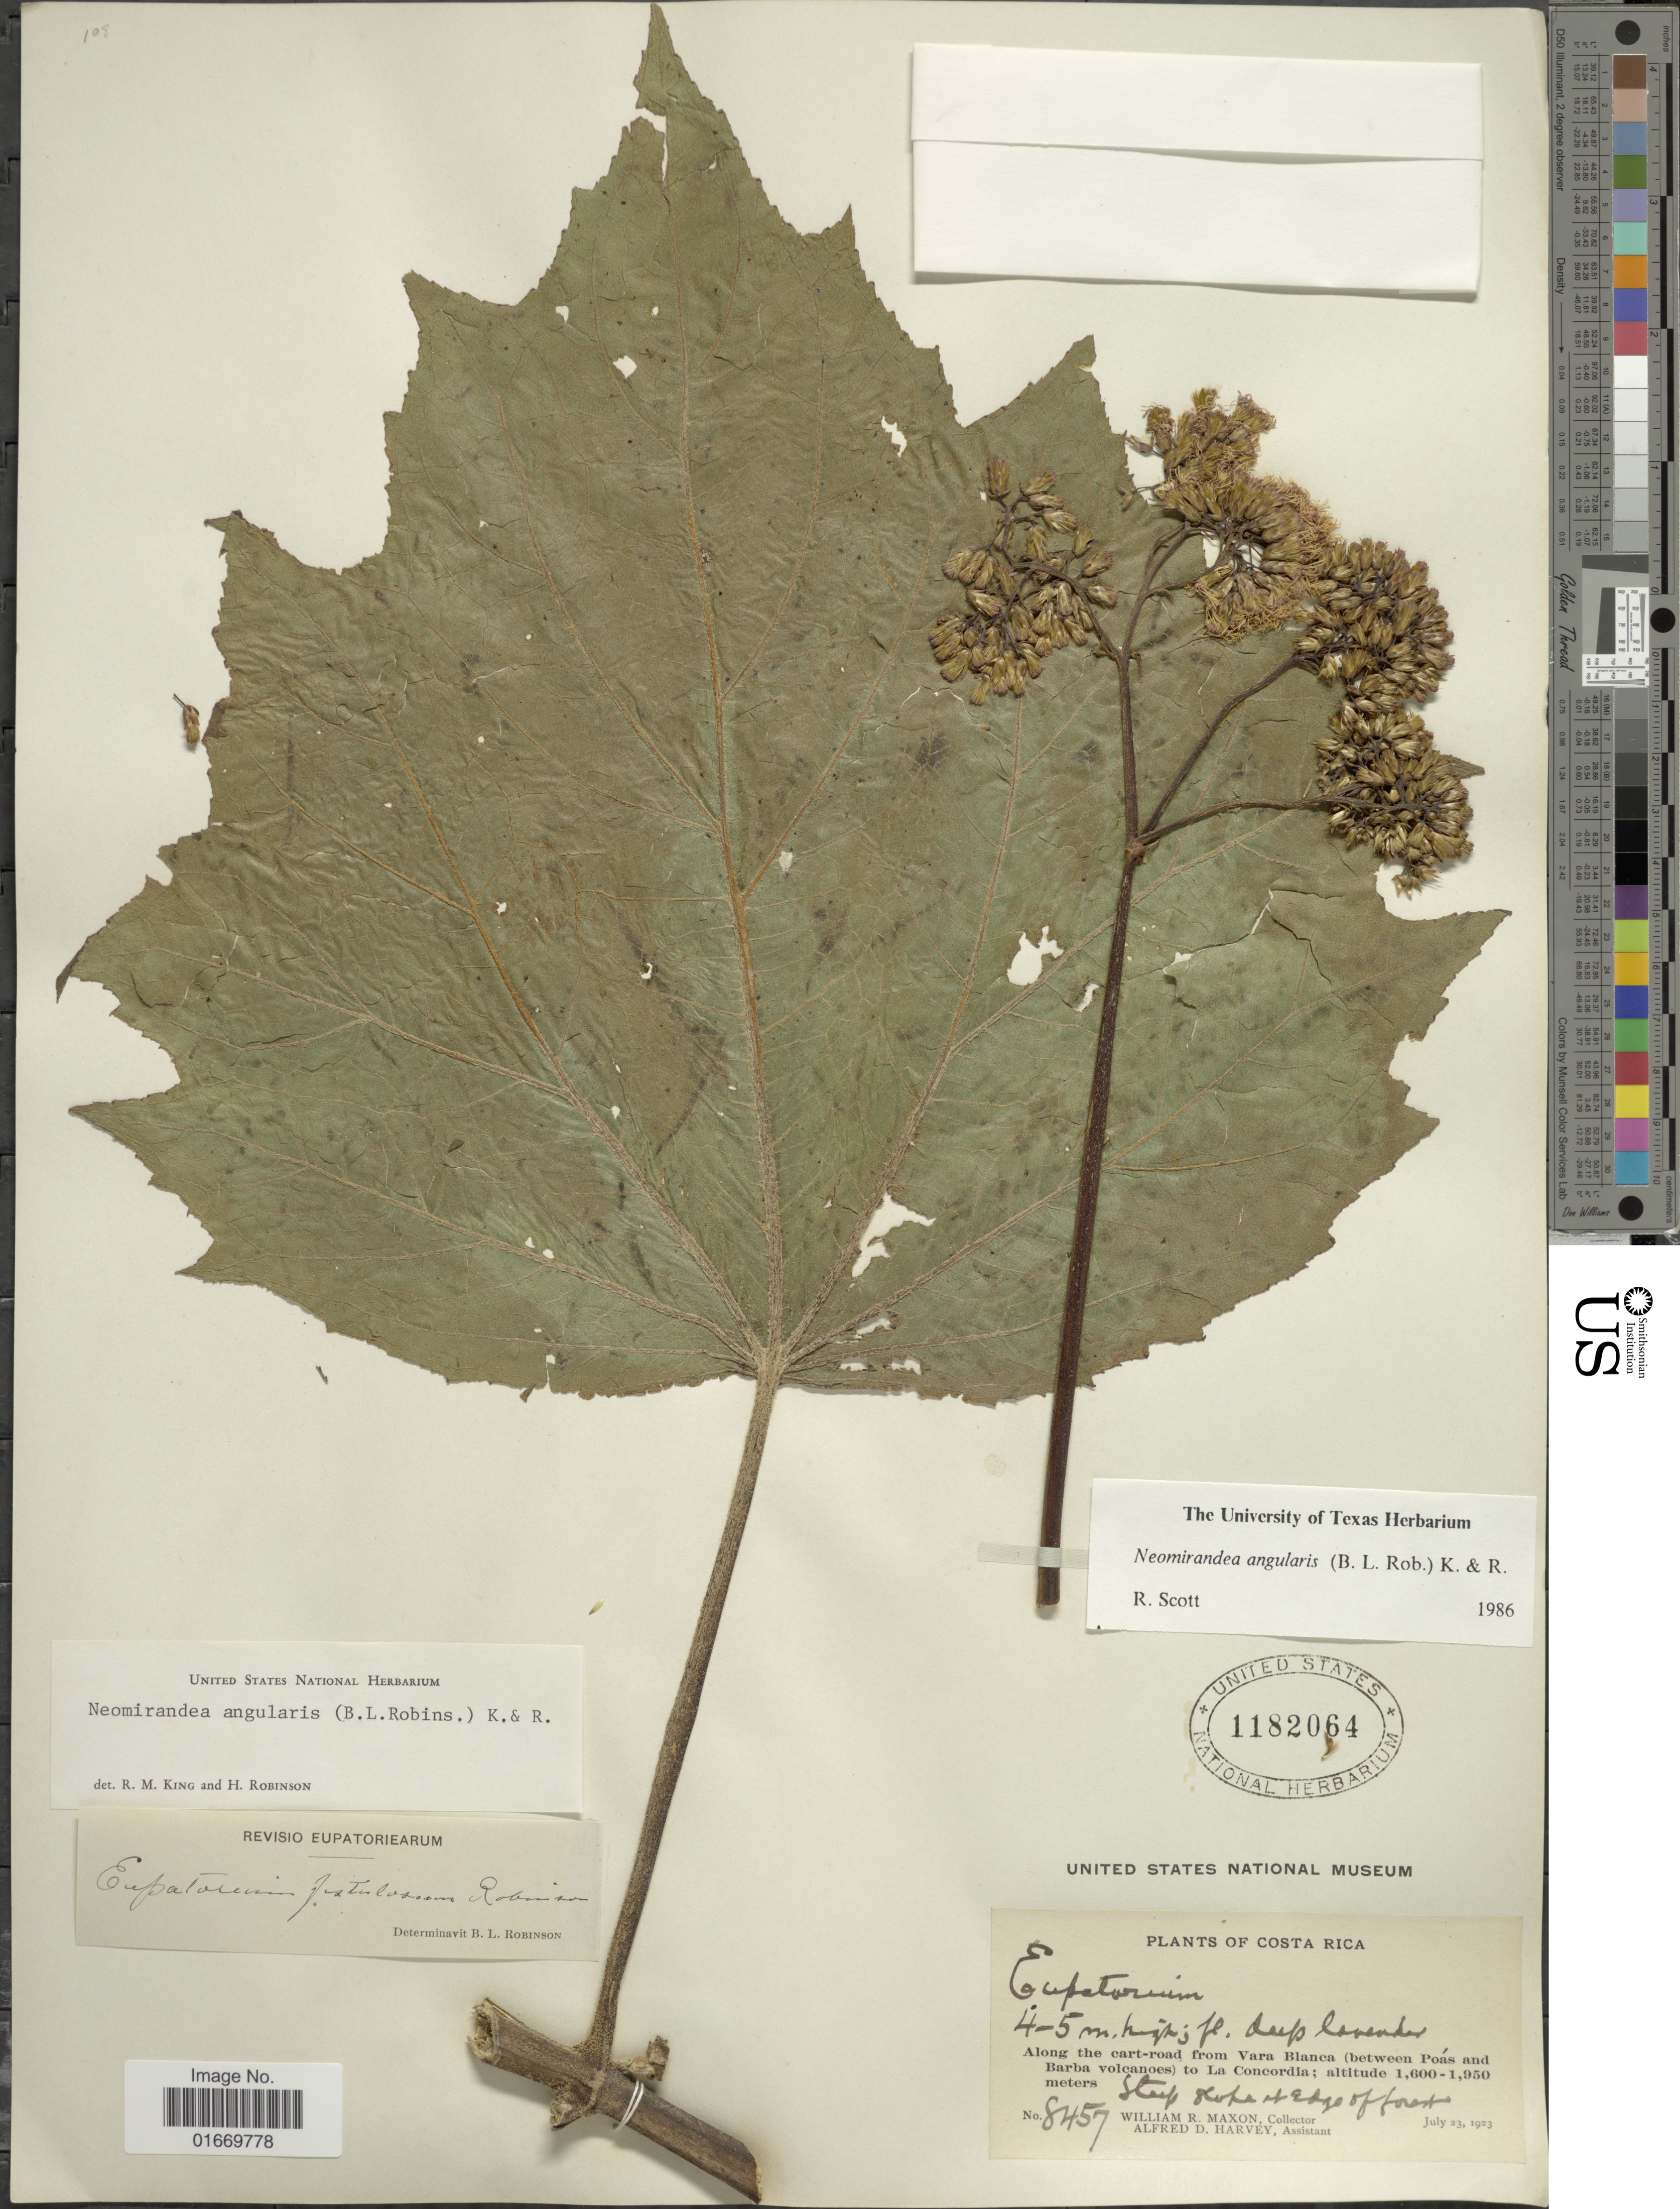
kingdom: Plantae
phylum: Tracheophyta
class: Magnoliopsida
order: Asterales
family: Asteraceae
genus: Neomirandea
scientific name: Neomirandea angularis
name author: (B.L. Rob.) R.M. King & H. Rob.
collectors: W. R. Maxon & A. D. Harvey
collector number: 8457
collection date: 1923-07-23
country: Costa Rica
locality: Costa Rica. Along the cart-road from Var Blanca (between Poas and Barba volcanoes) to La Concordia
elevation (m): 1600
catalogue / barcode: US 1182064